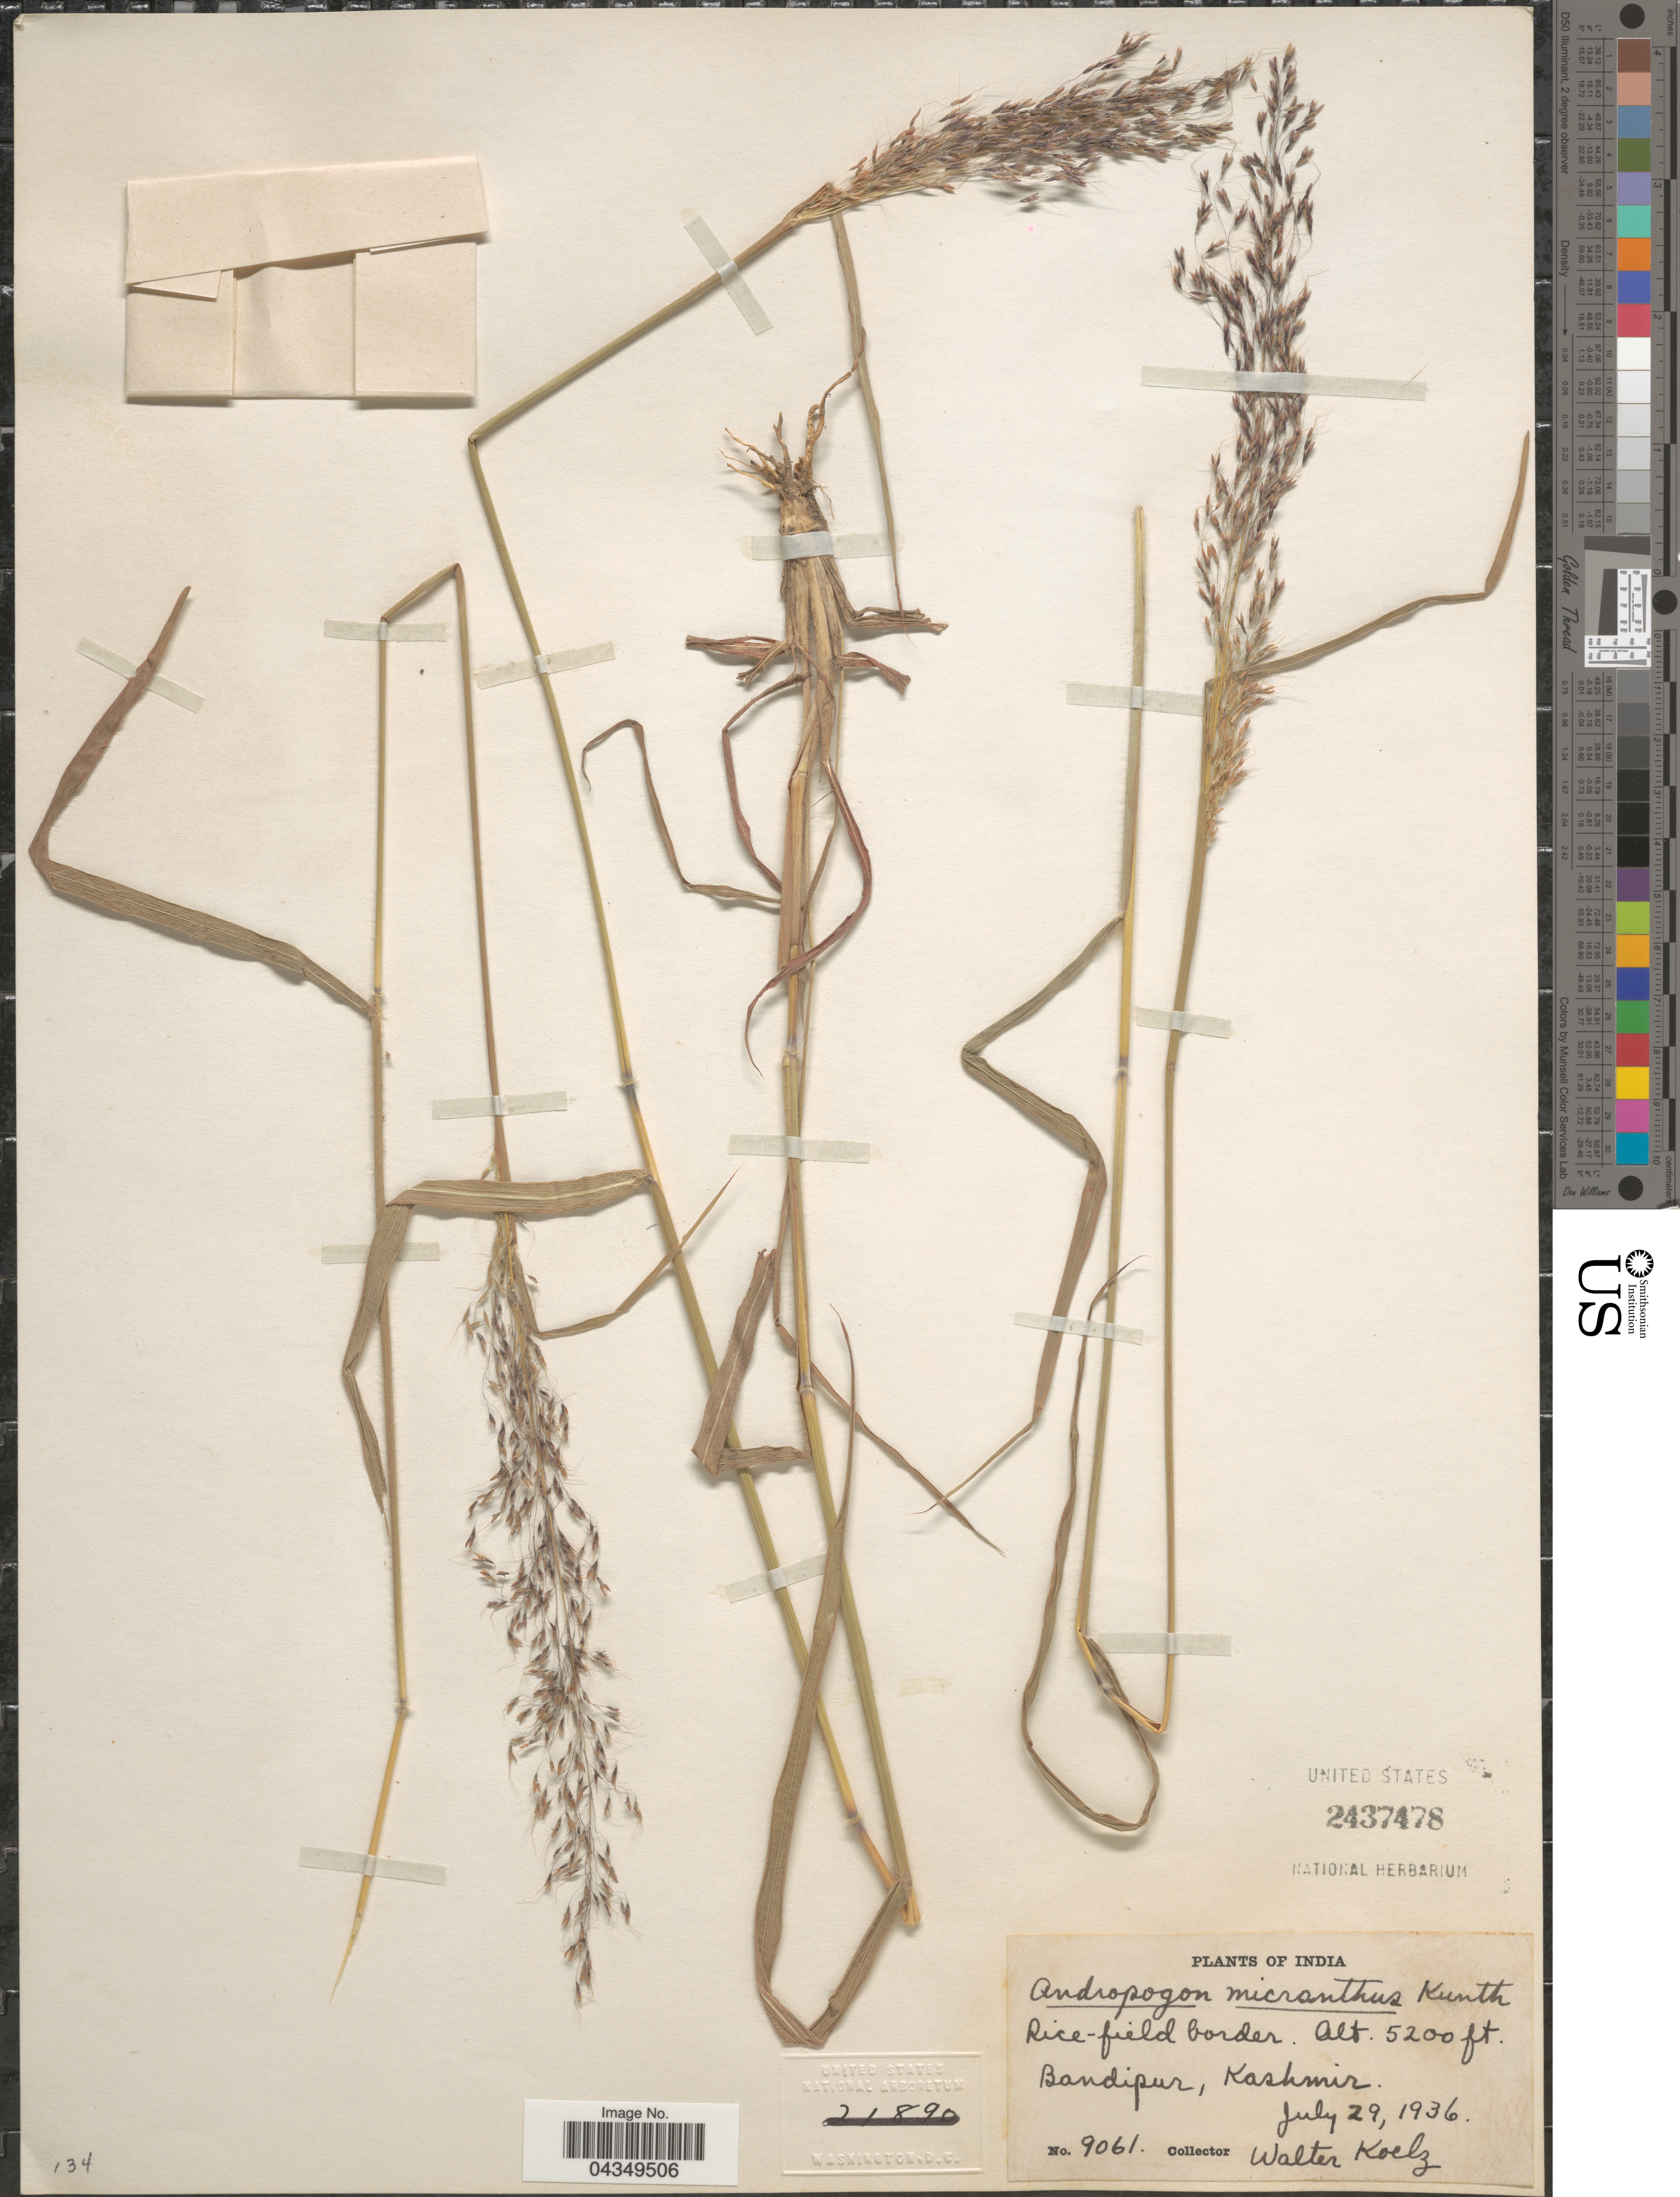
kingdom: Plantae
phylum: Tracheophyta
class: Liliopsida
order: Poales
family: Poaceae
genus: Capillipedium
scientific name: Capillipedium parviflorum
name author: (R. Br.) Stapf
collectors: W. N. Koelz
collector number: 9061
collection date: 1936-07-29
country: India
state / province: Jammu and Kashmir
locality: Rice-field border. Bandipur, Kashmir.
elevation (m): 1585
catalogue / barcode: US 2437478